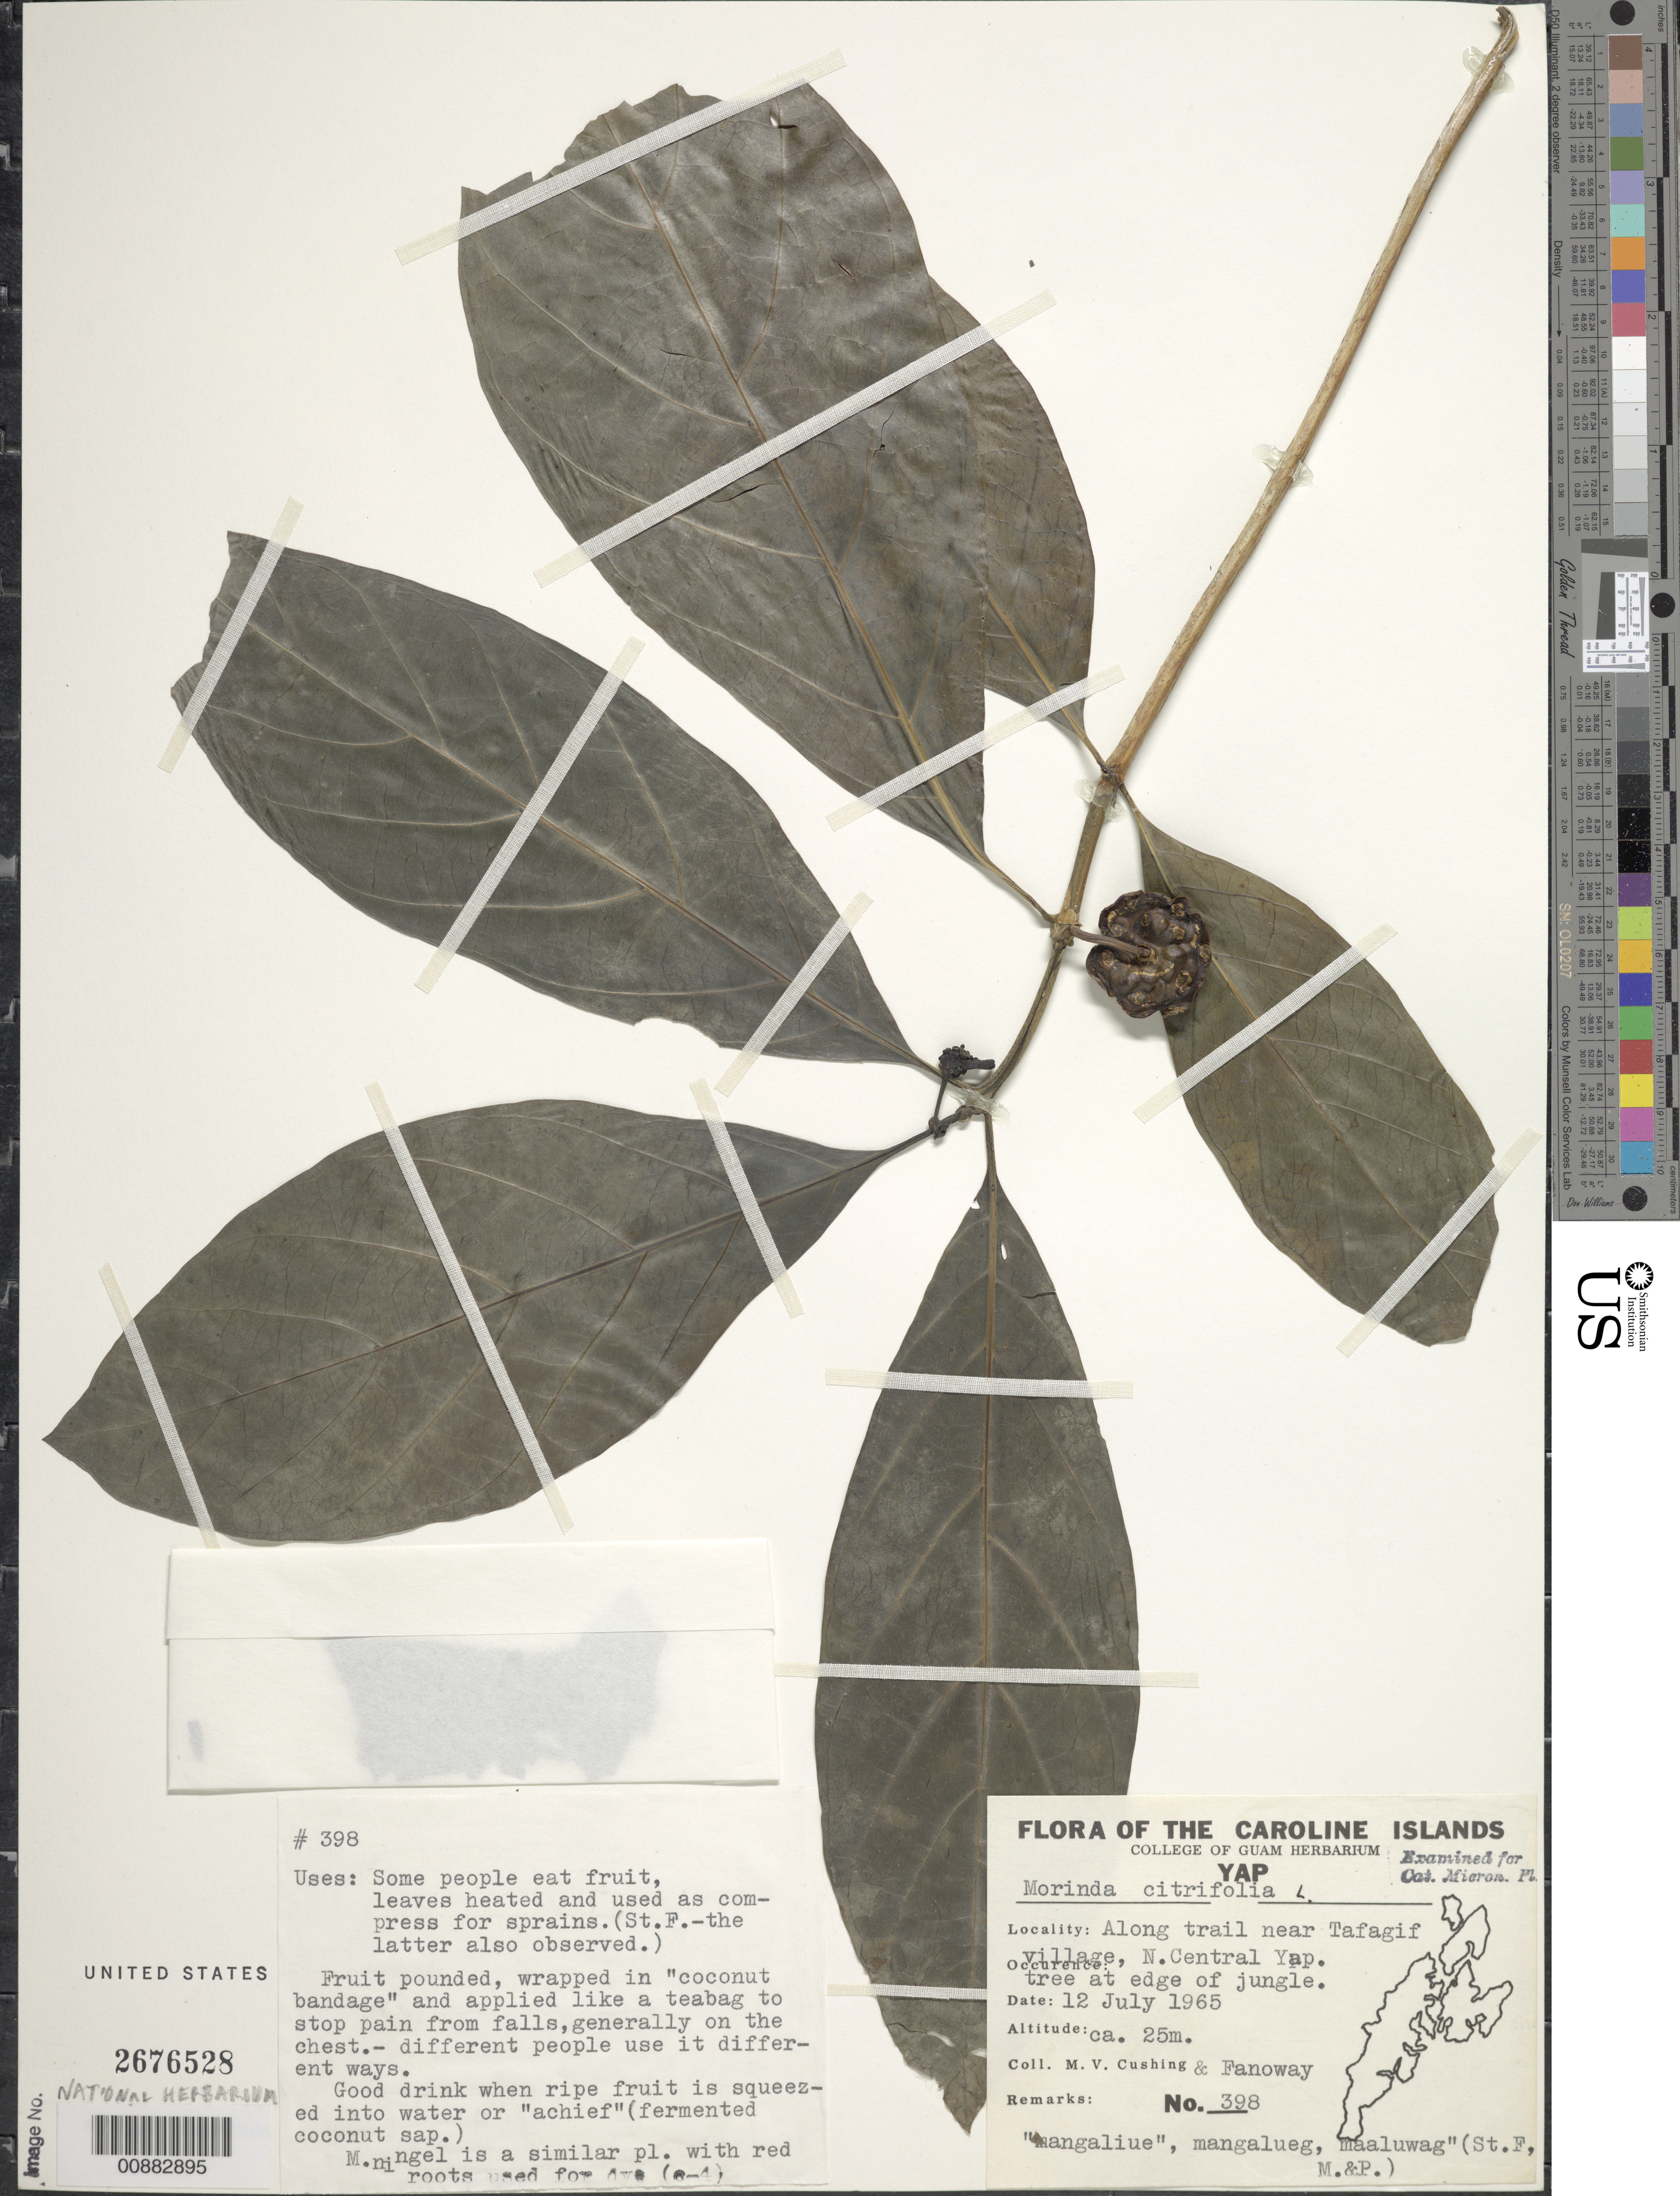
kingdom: Plantae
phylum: Tracheophyta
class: Magnoliopsida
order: Gentianales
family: Rubiaceae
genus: Morinda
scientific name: Morinda citrifolia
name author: L.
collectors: M. V. Cushing & Fanoway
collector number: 398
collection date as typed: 12 Jul 1965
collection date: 1965-07-12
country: Micronesia, Federated States of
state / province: Yap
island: Yap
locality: N central; along trail near Tafagif village.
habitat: Along trail near village.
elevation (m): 25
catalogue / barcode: US 2676528